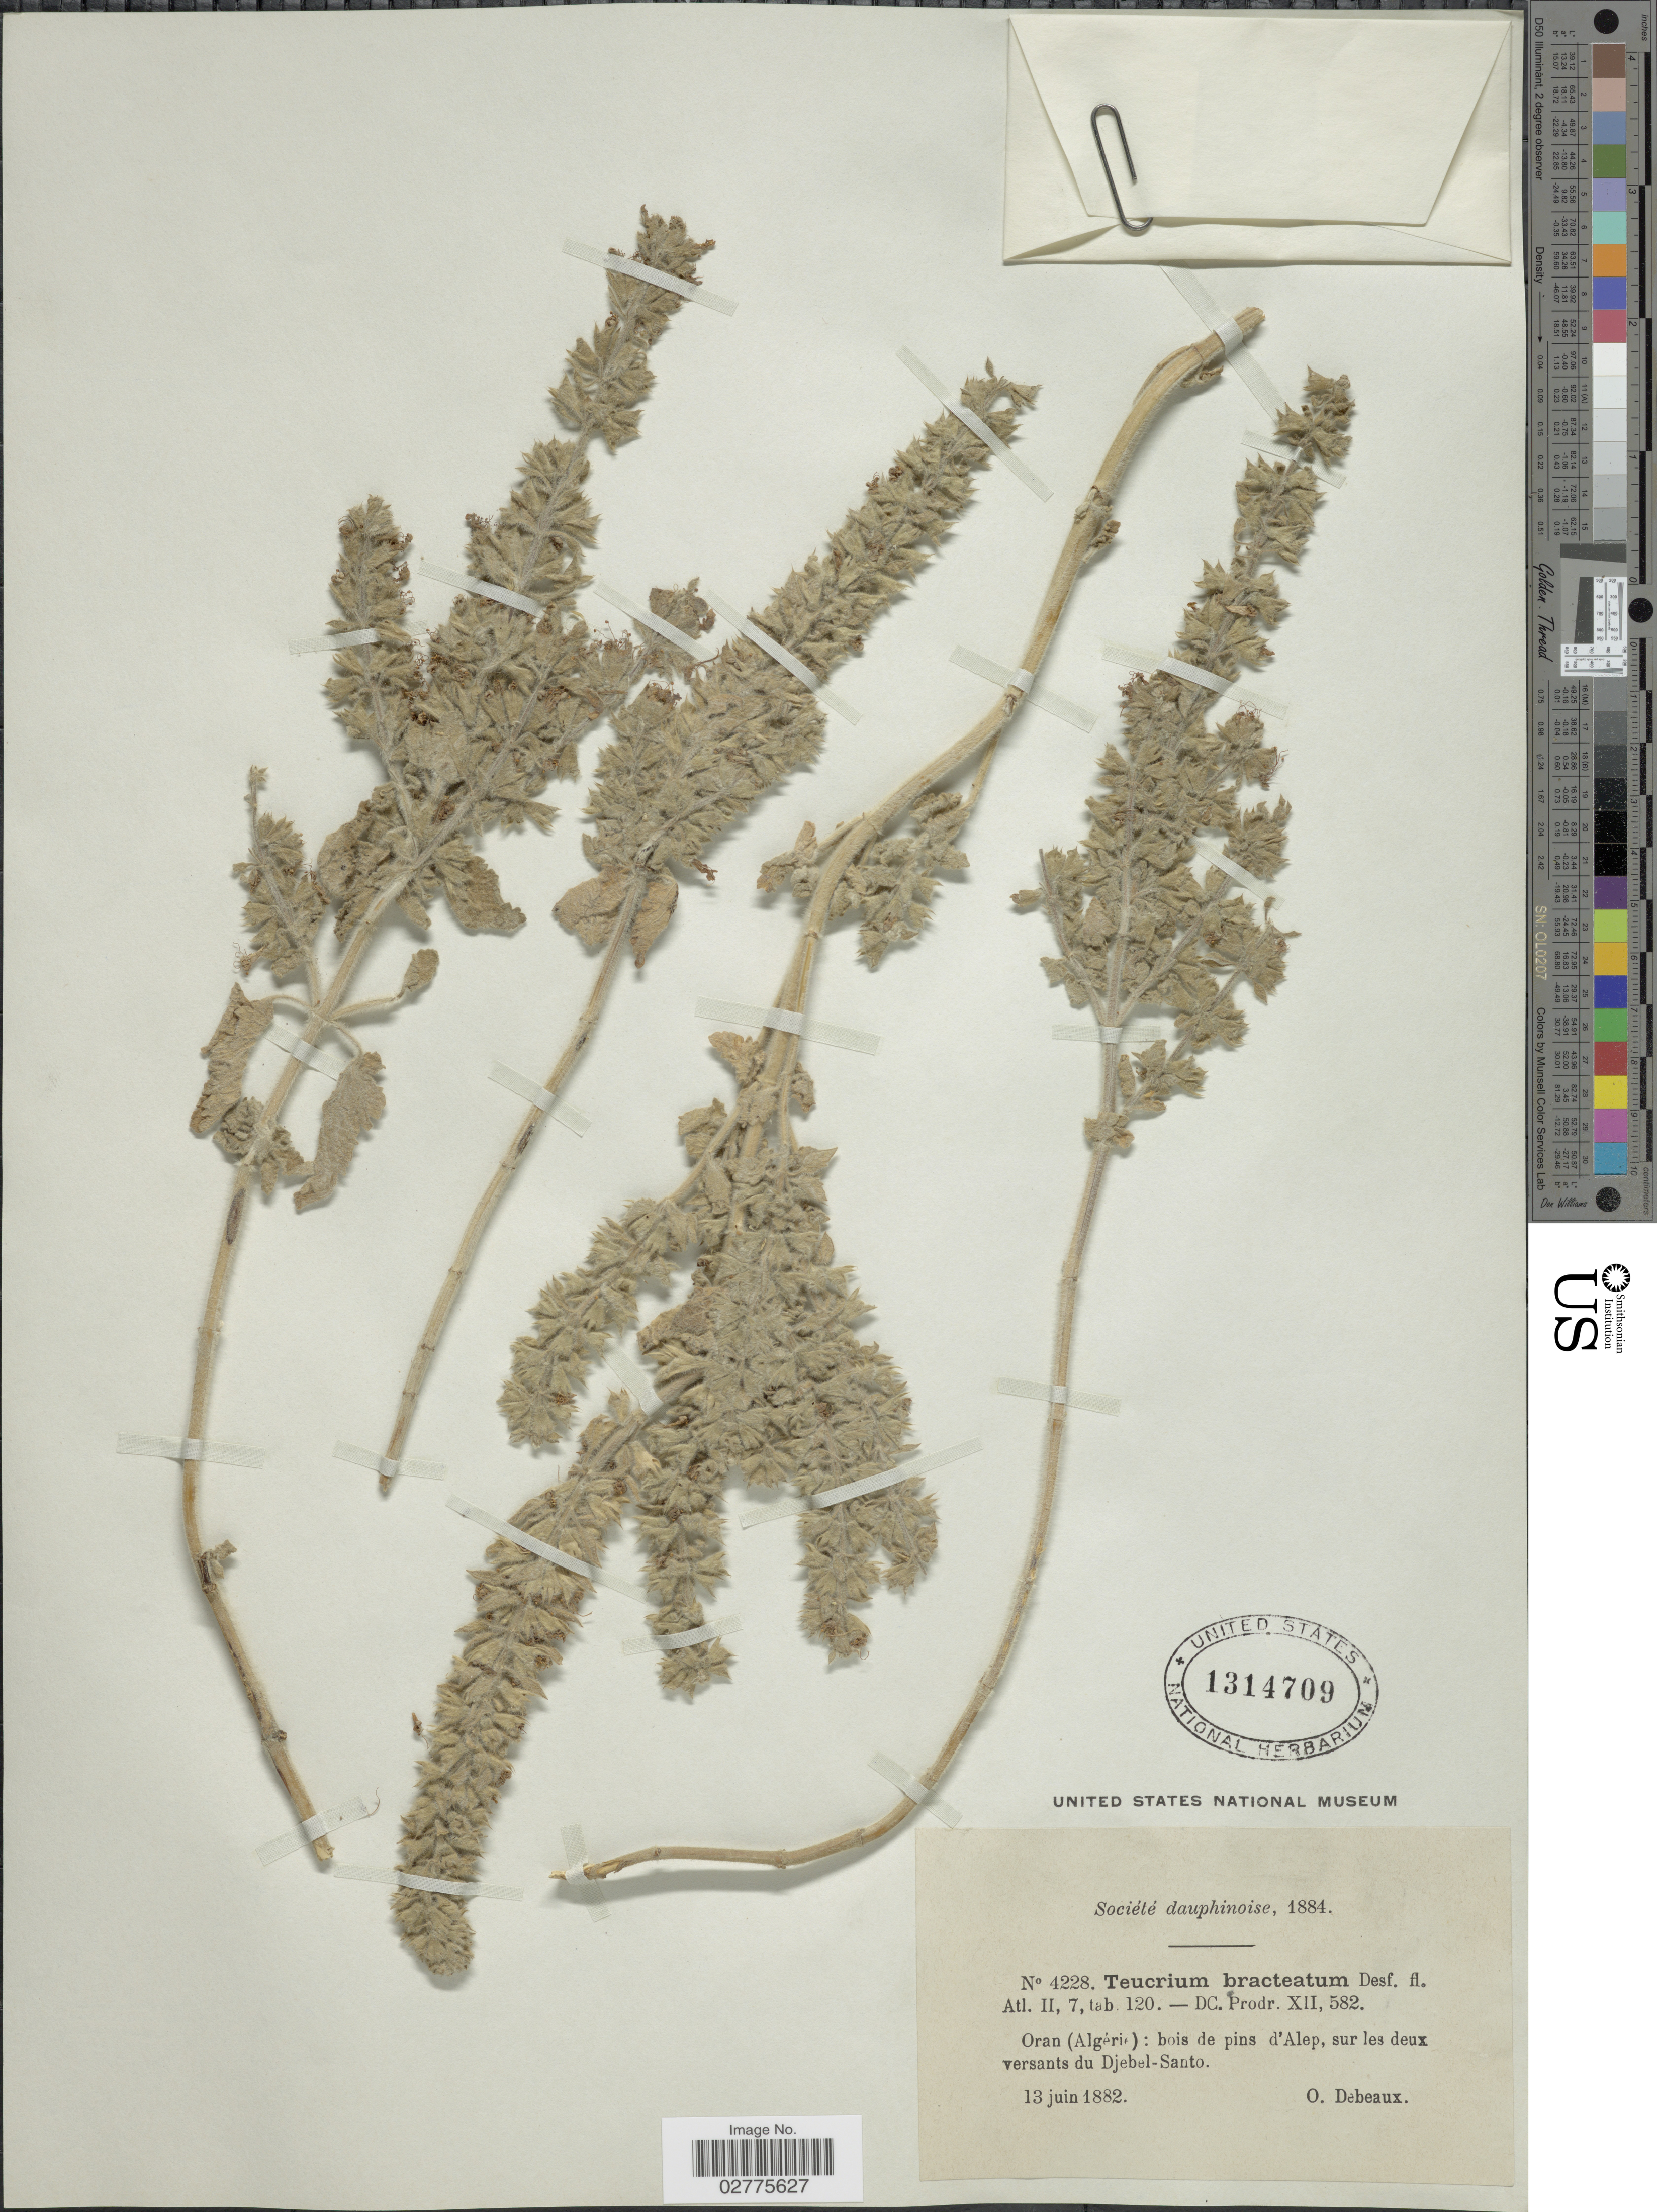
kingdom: Plantae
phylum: Tracheophyta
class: Magnoliopsida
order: Lamiales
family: Lamiaceae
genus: Teucrium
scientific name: Teucrium bracteatum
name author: Desf.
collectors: O. Debeaux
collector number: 4228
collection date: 1882-06-13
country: Algeria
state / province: Oran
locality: Bois de pins d'Alep, sur les deux versants du Djebel-Santo.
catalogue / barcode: US 1314709